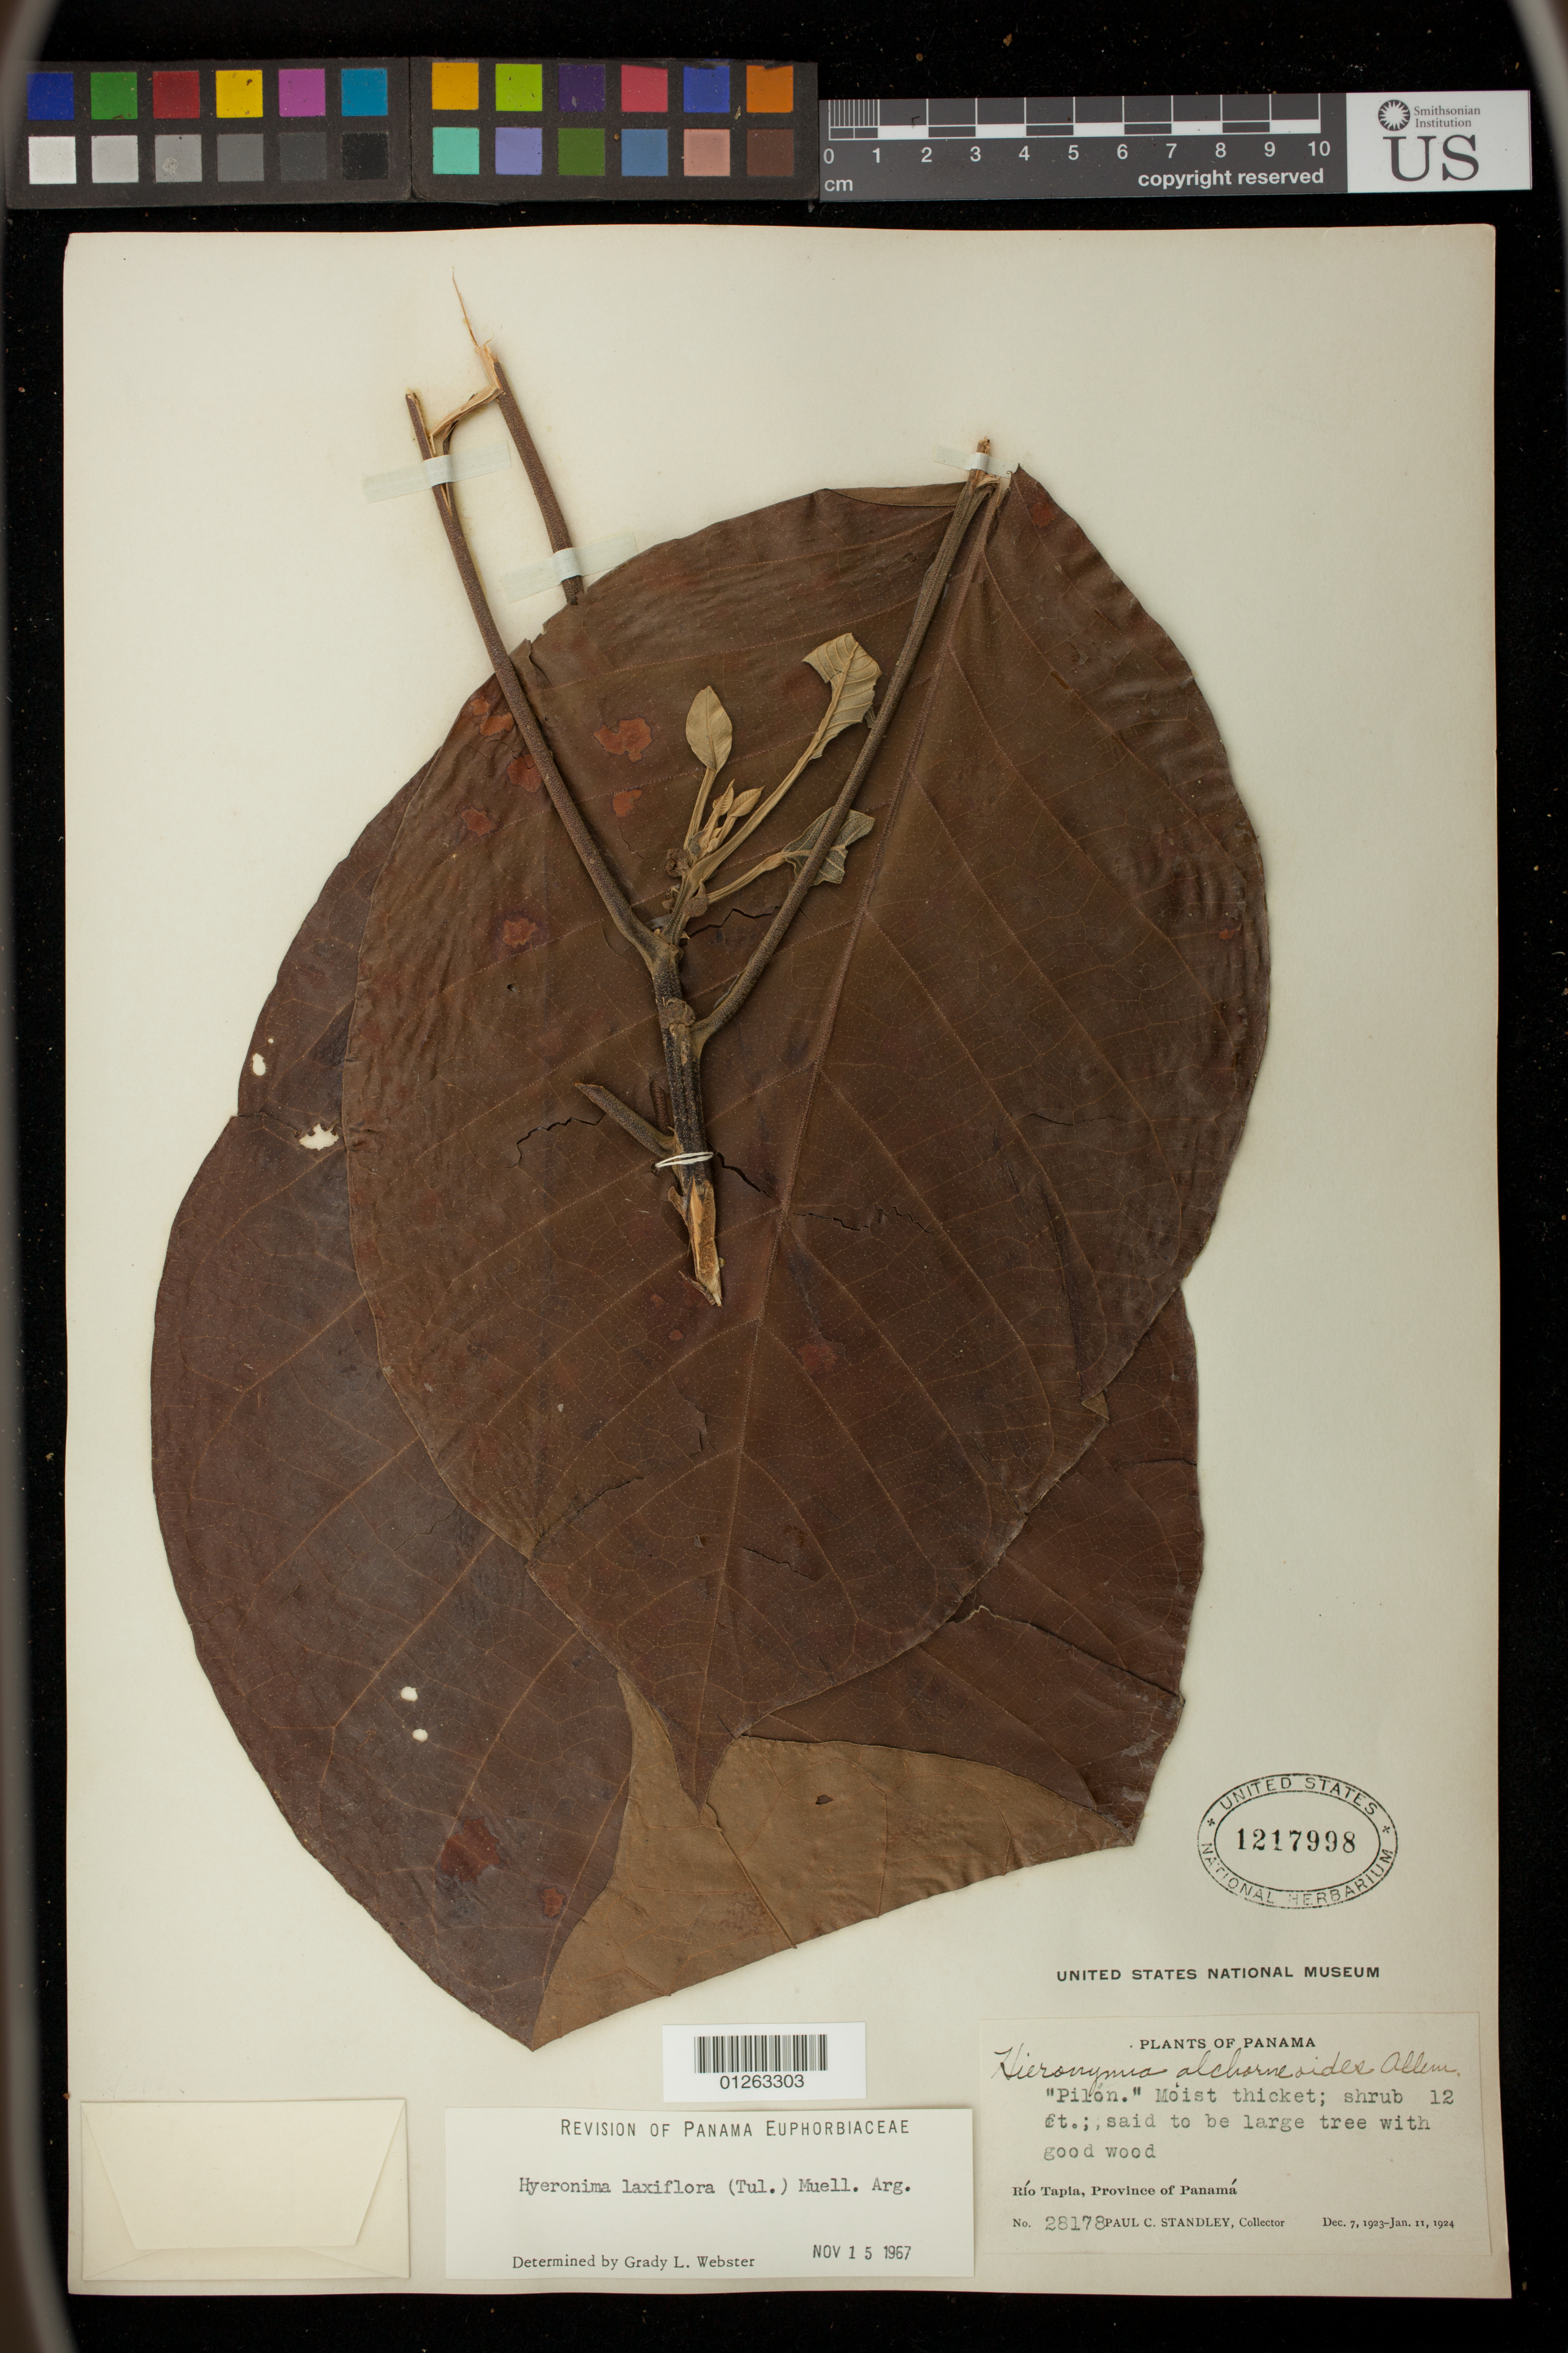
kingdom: Plantae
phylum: Tracheophyta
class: Magnoliopsida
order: Malpighiales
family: Phyllanthaceae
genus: Hieronyma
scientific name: Hieronyma laxiflora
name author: (Tul.) Müll. Arg.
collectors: P. C. Standley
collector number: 28178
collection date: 1923-12-07/1924-01-11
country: Panama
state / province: Panamá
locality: Rio Tapia, Province of Panama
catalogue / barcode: US 1217998